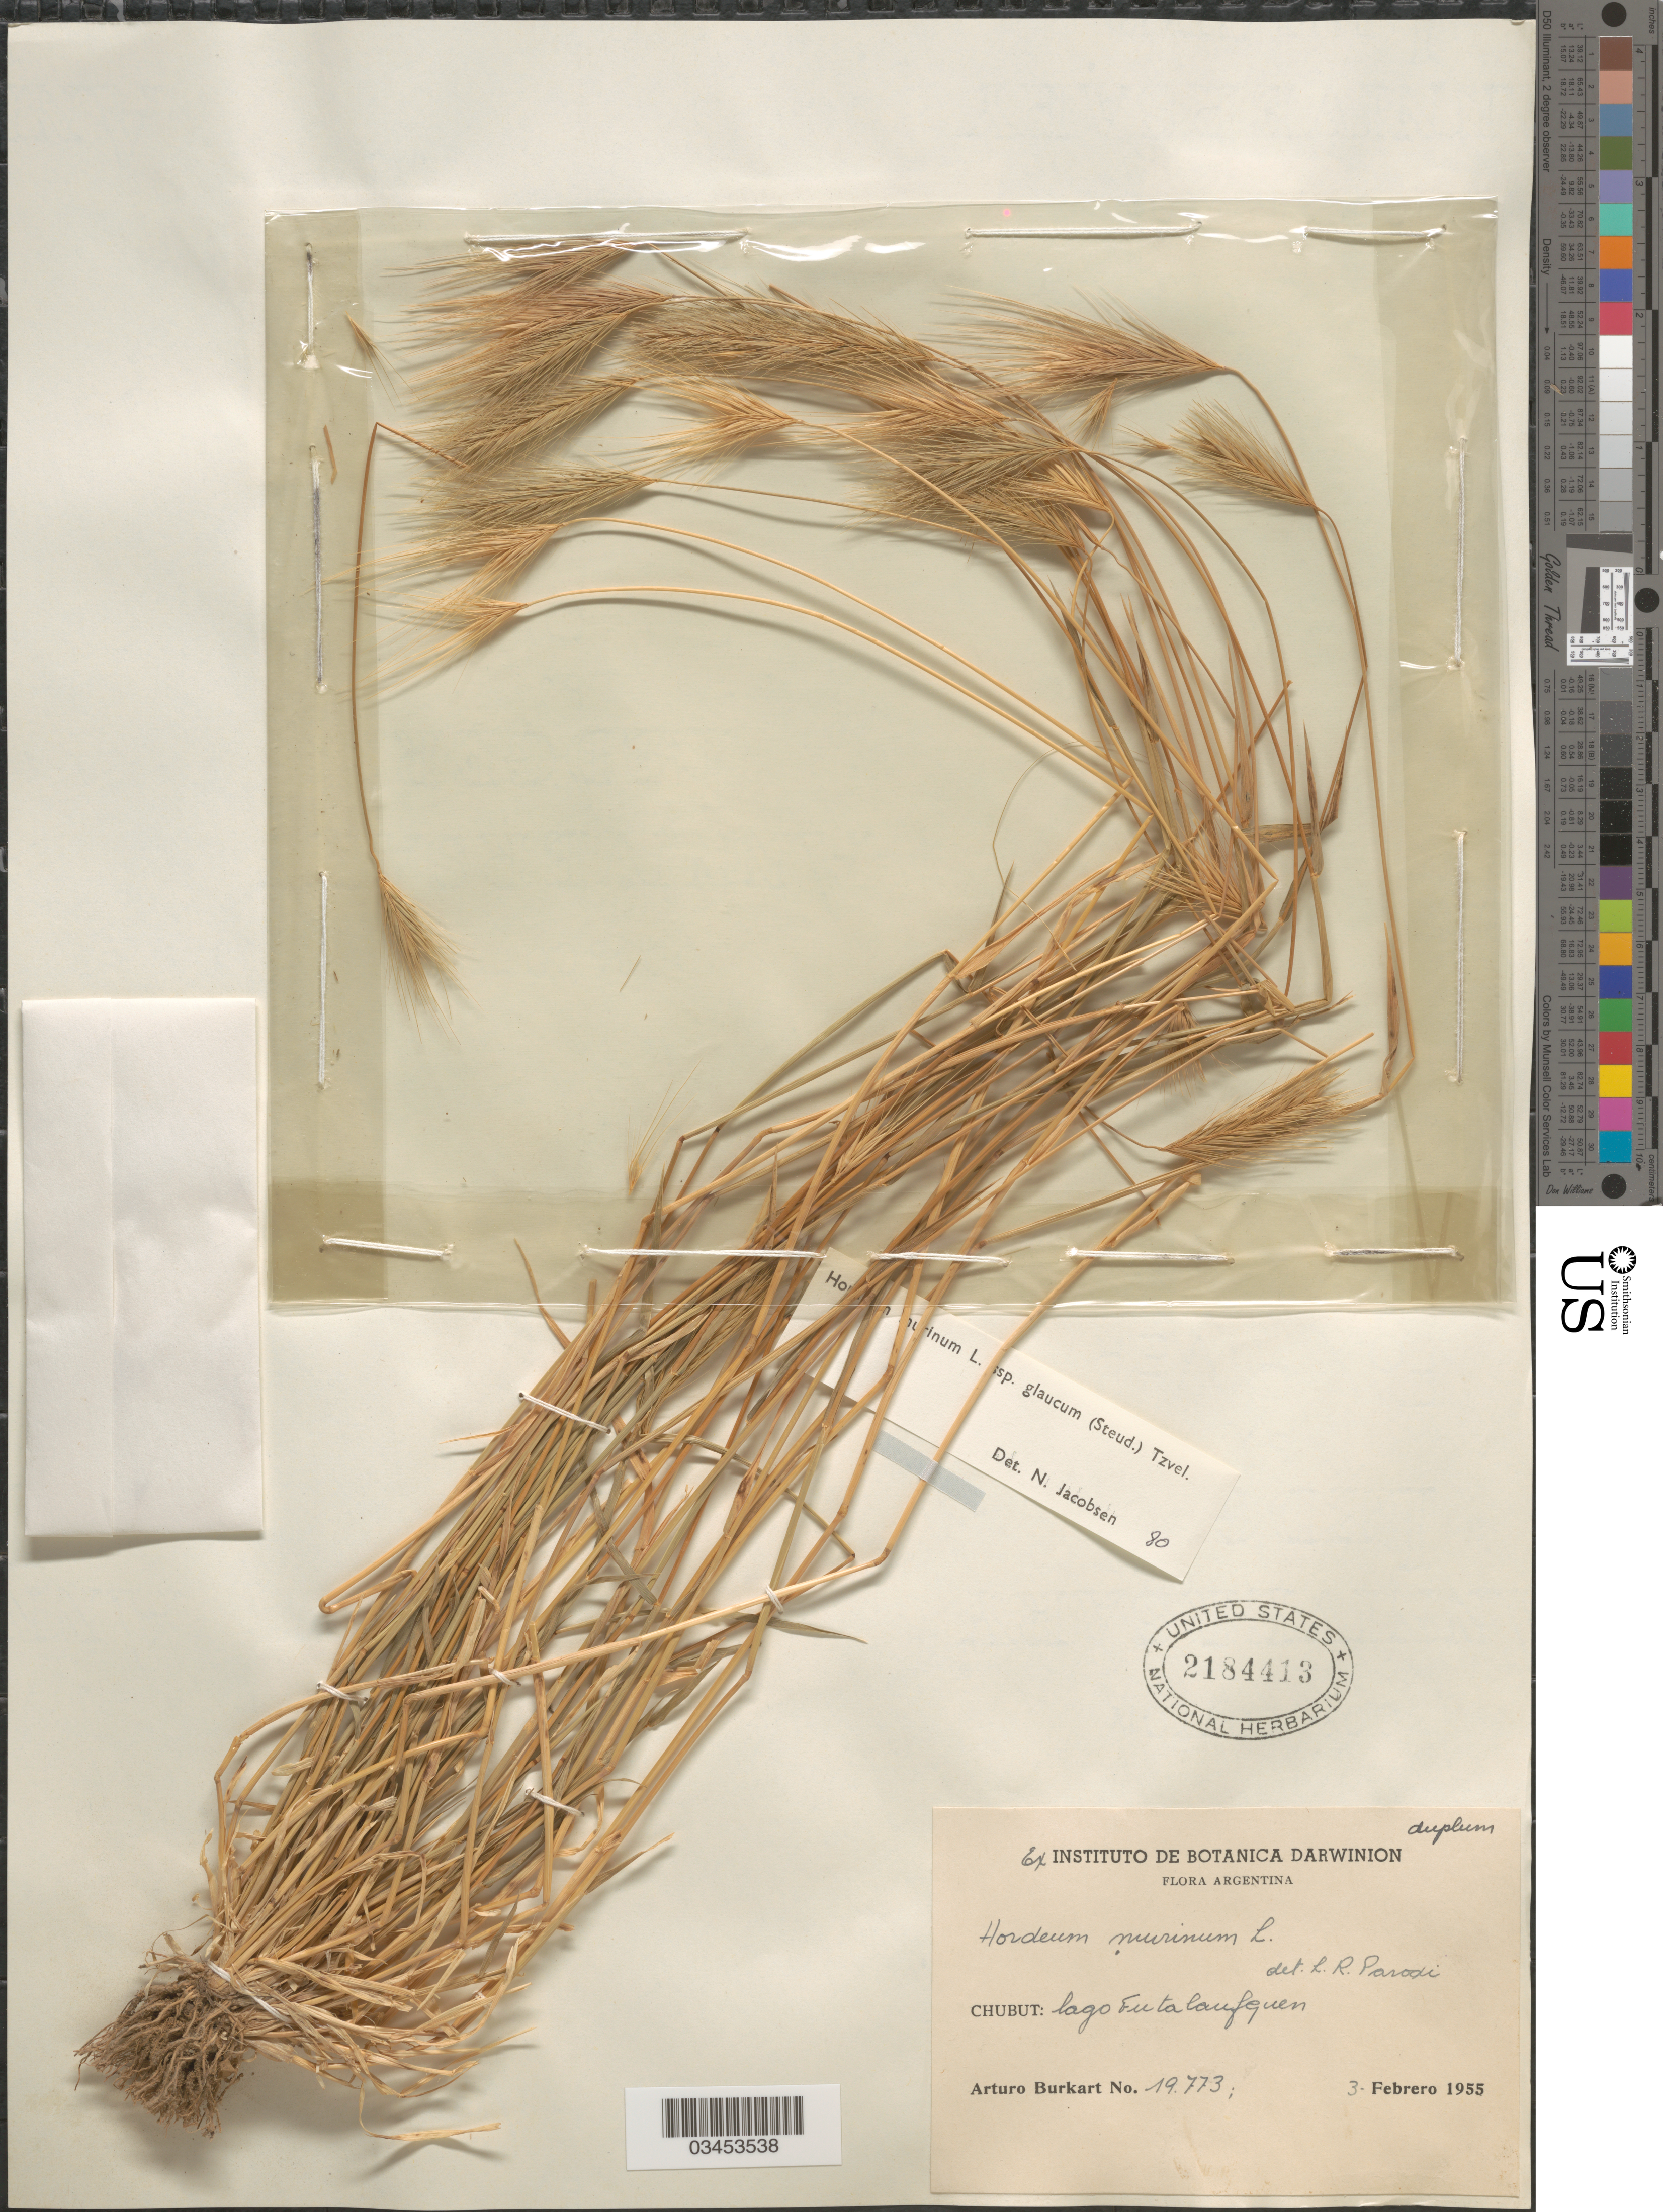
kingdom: Plantae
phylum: Tracheophyta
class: Liliopsida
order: Poales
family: Poaceae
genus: Hordeum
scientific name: Hordeum murinum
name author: L.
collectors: A. E. Burkart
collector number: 19773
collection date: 1955-02-03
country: Argentina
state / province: Chubut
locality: Lago Futalaufquen.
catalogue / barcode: US 2184413